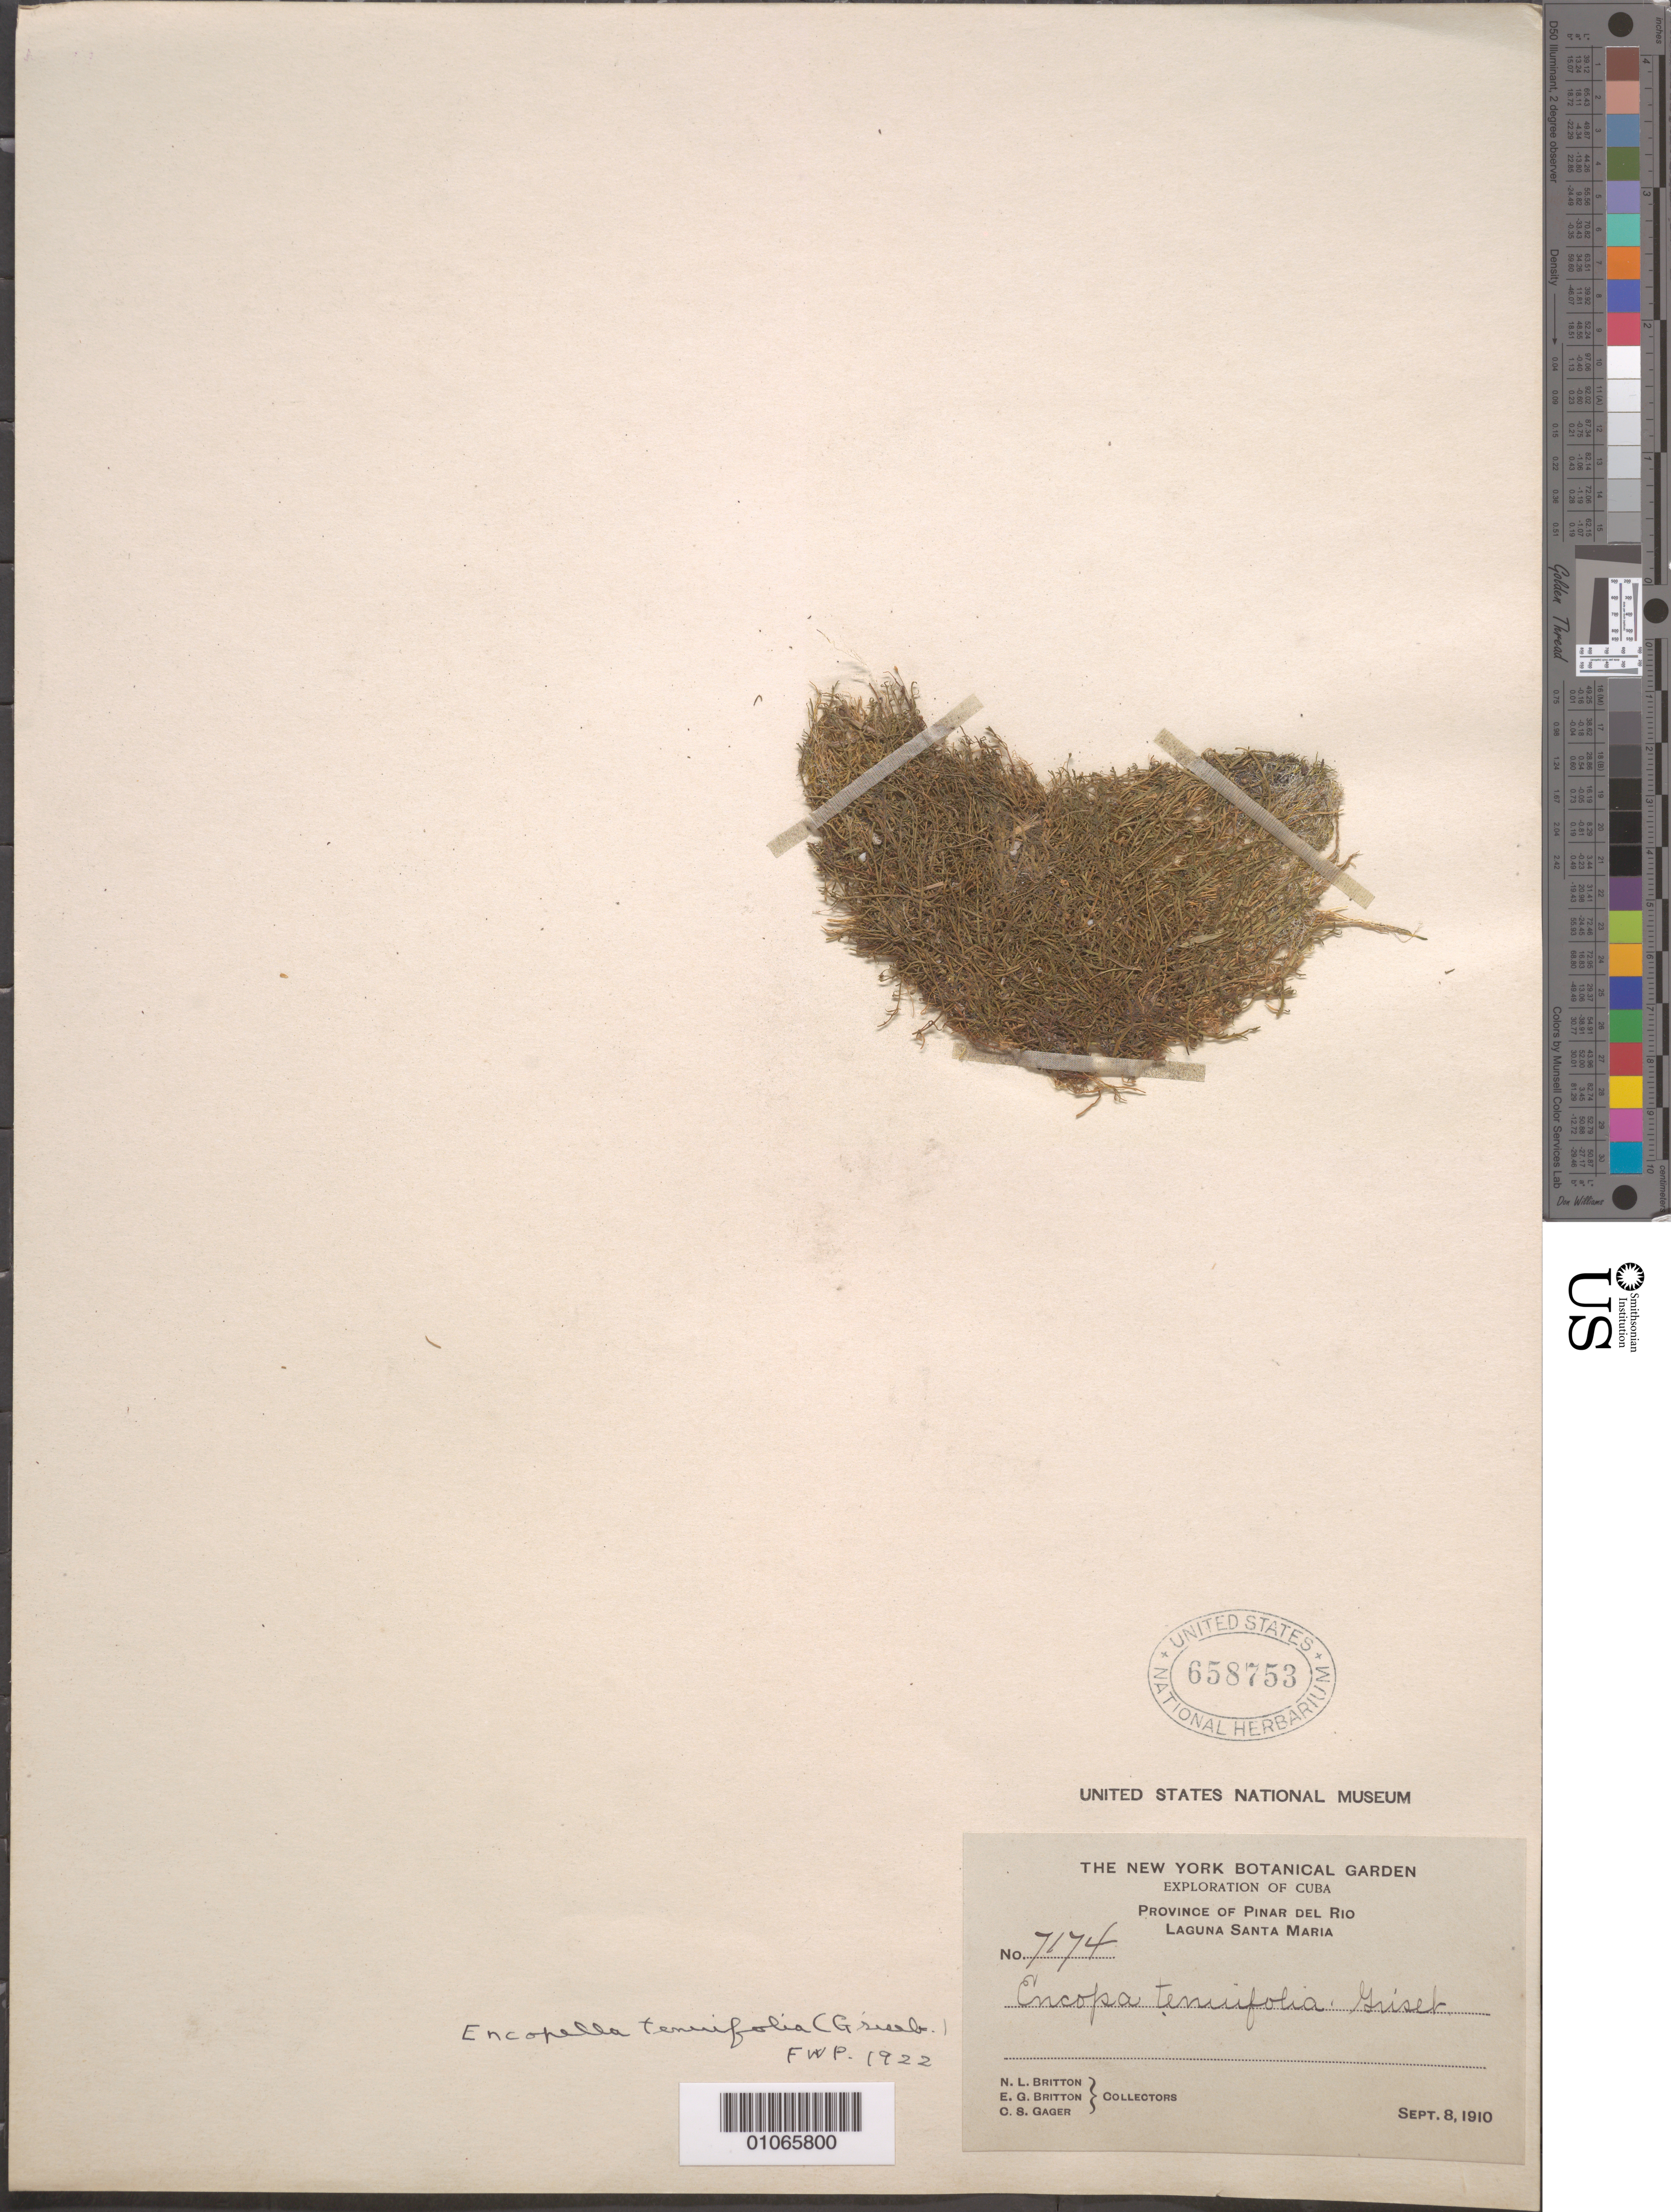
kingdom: Plantae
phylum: Tracheophyta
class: Magnoliopsida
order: Lamiales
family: Plantaginaceae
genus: Encopella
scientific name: Encopella tenuifolia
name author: (Griseb.) Pennell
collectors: N. Britton, E. G. Britton & C. Gager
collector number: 7174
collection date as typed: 08 Sep 1910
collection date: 1910-09-08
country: Cuba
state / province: Pinar del Rio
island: Cuba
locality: Laguna Santa Maria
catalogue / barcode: US 658753